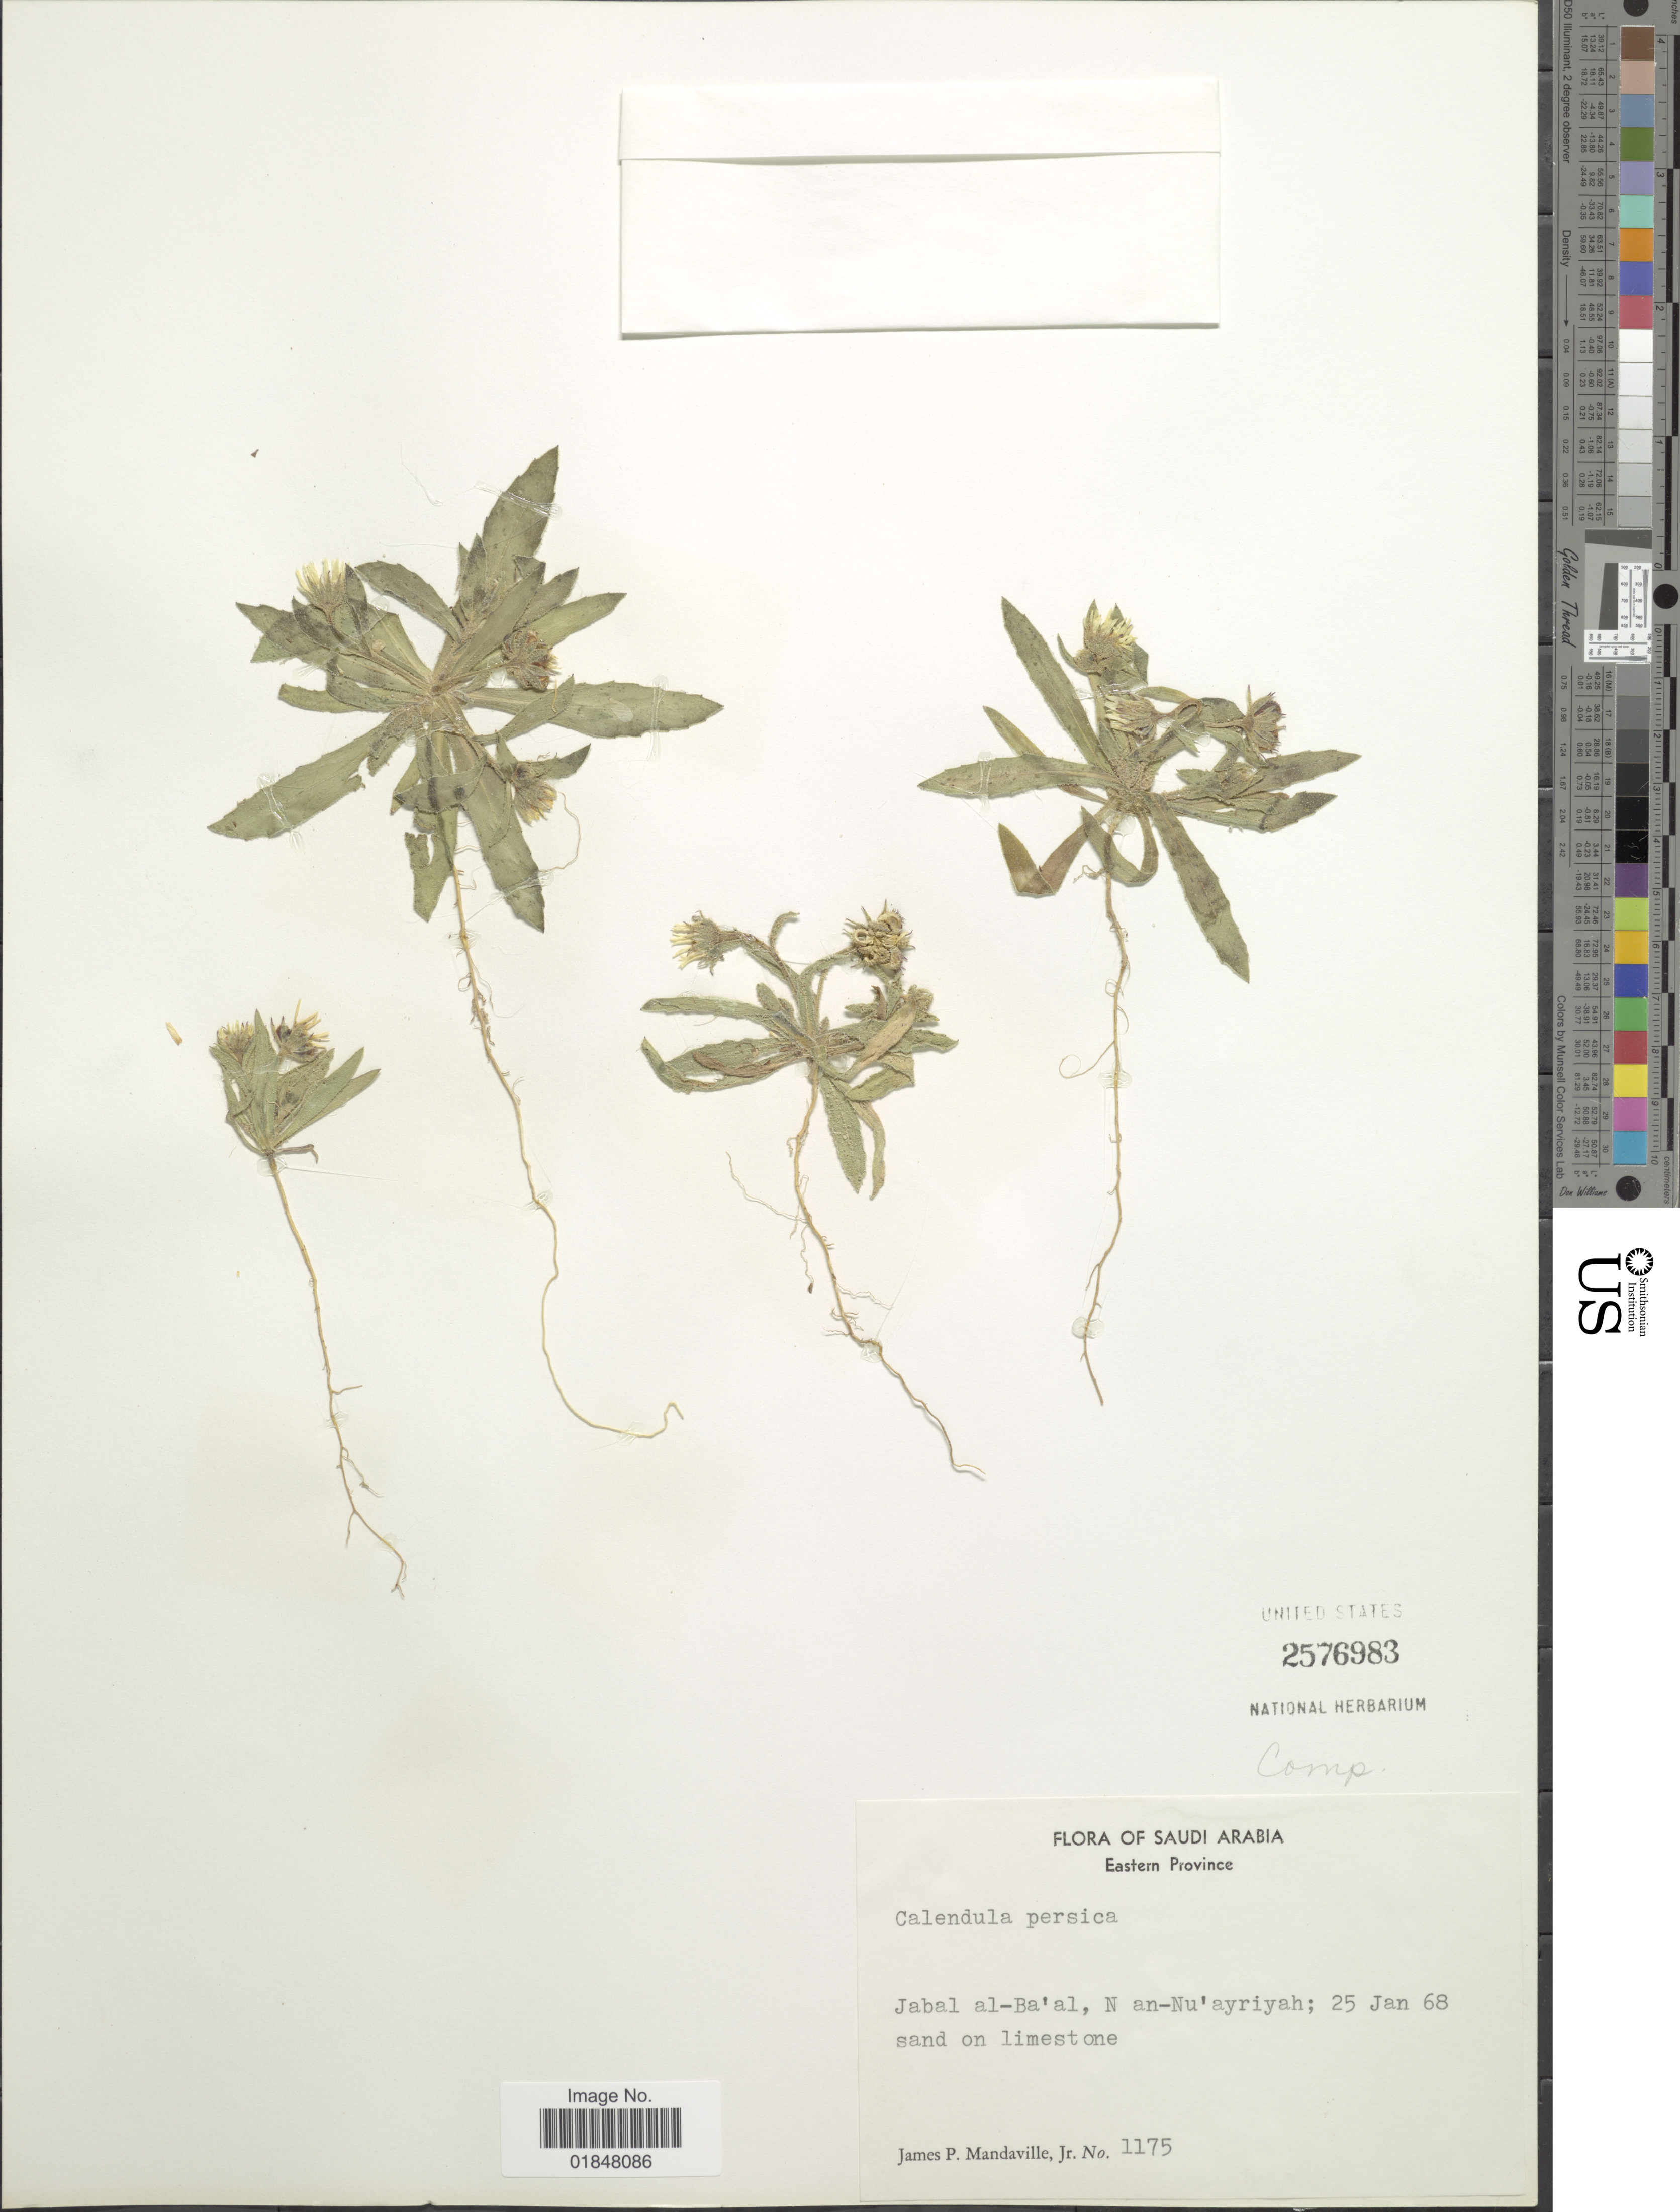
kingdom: Plantae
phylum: Tracheophyta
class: Magnoliopsida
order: Asterales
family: Asteraceae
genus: Calendula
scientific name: Calendula arvensis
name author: L.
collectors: J. Mandaville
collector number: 1175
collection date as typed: Transcribed d/m/y: 25/1/68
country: Saudi Arabia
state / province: Ash Sharqiyah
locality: Eastern Province, Jabal al-Ba' al, N an-Nu' ayriyah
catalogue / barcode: US 2576983